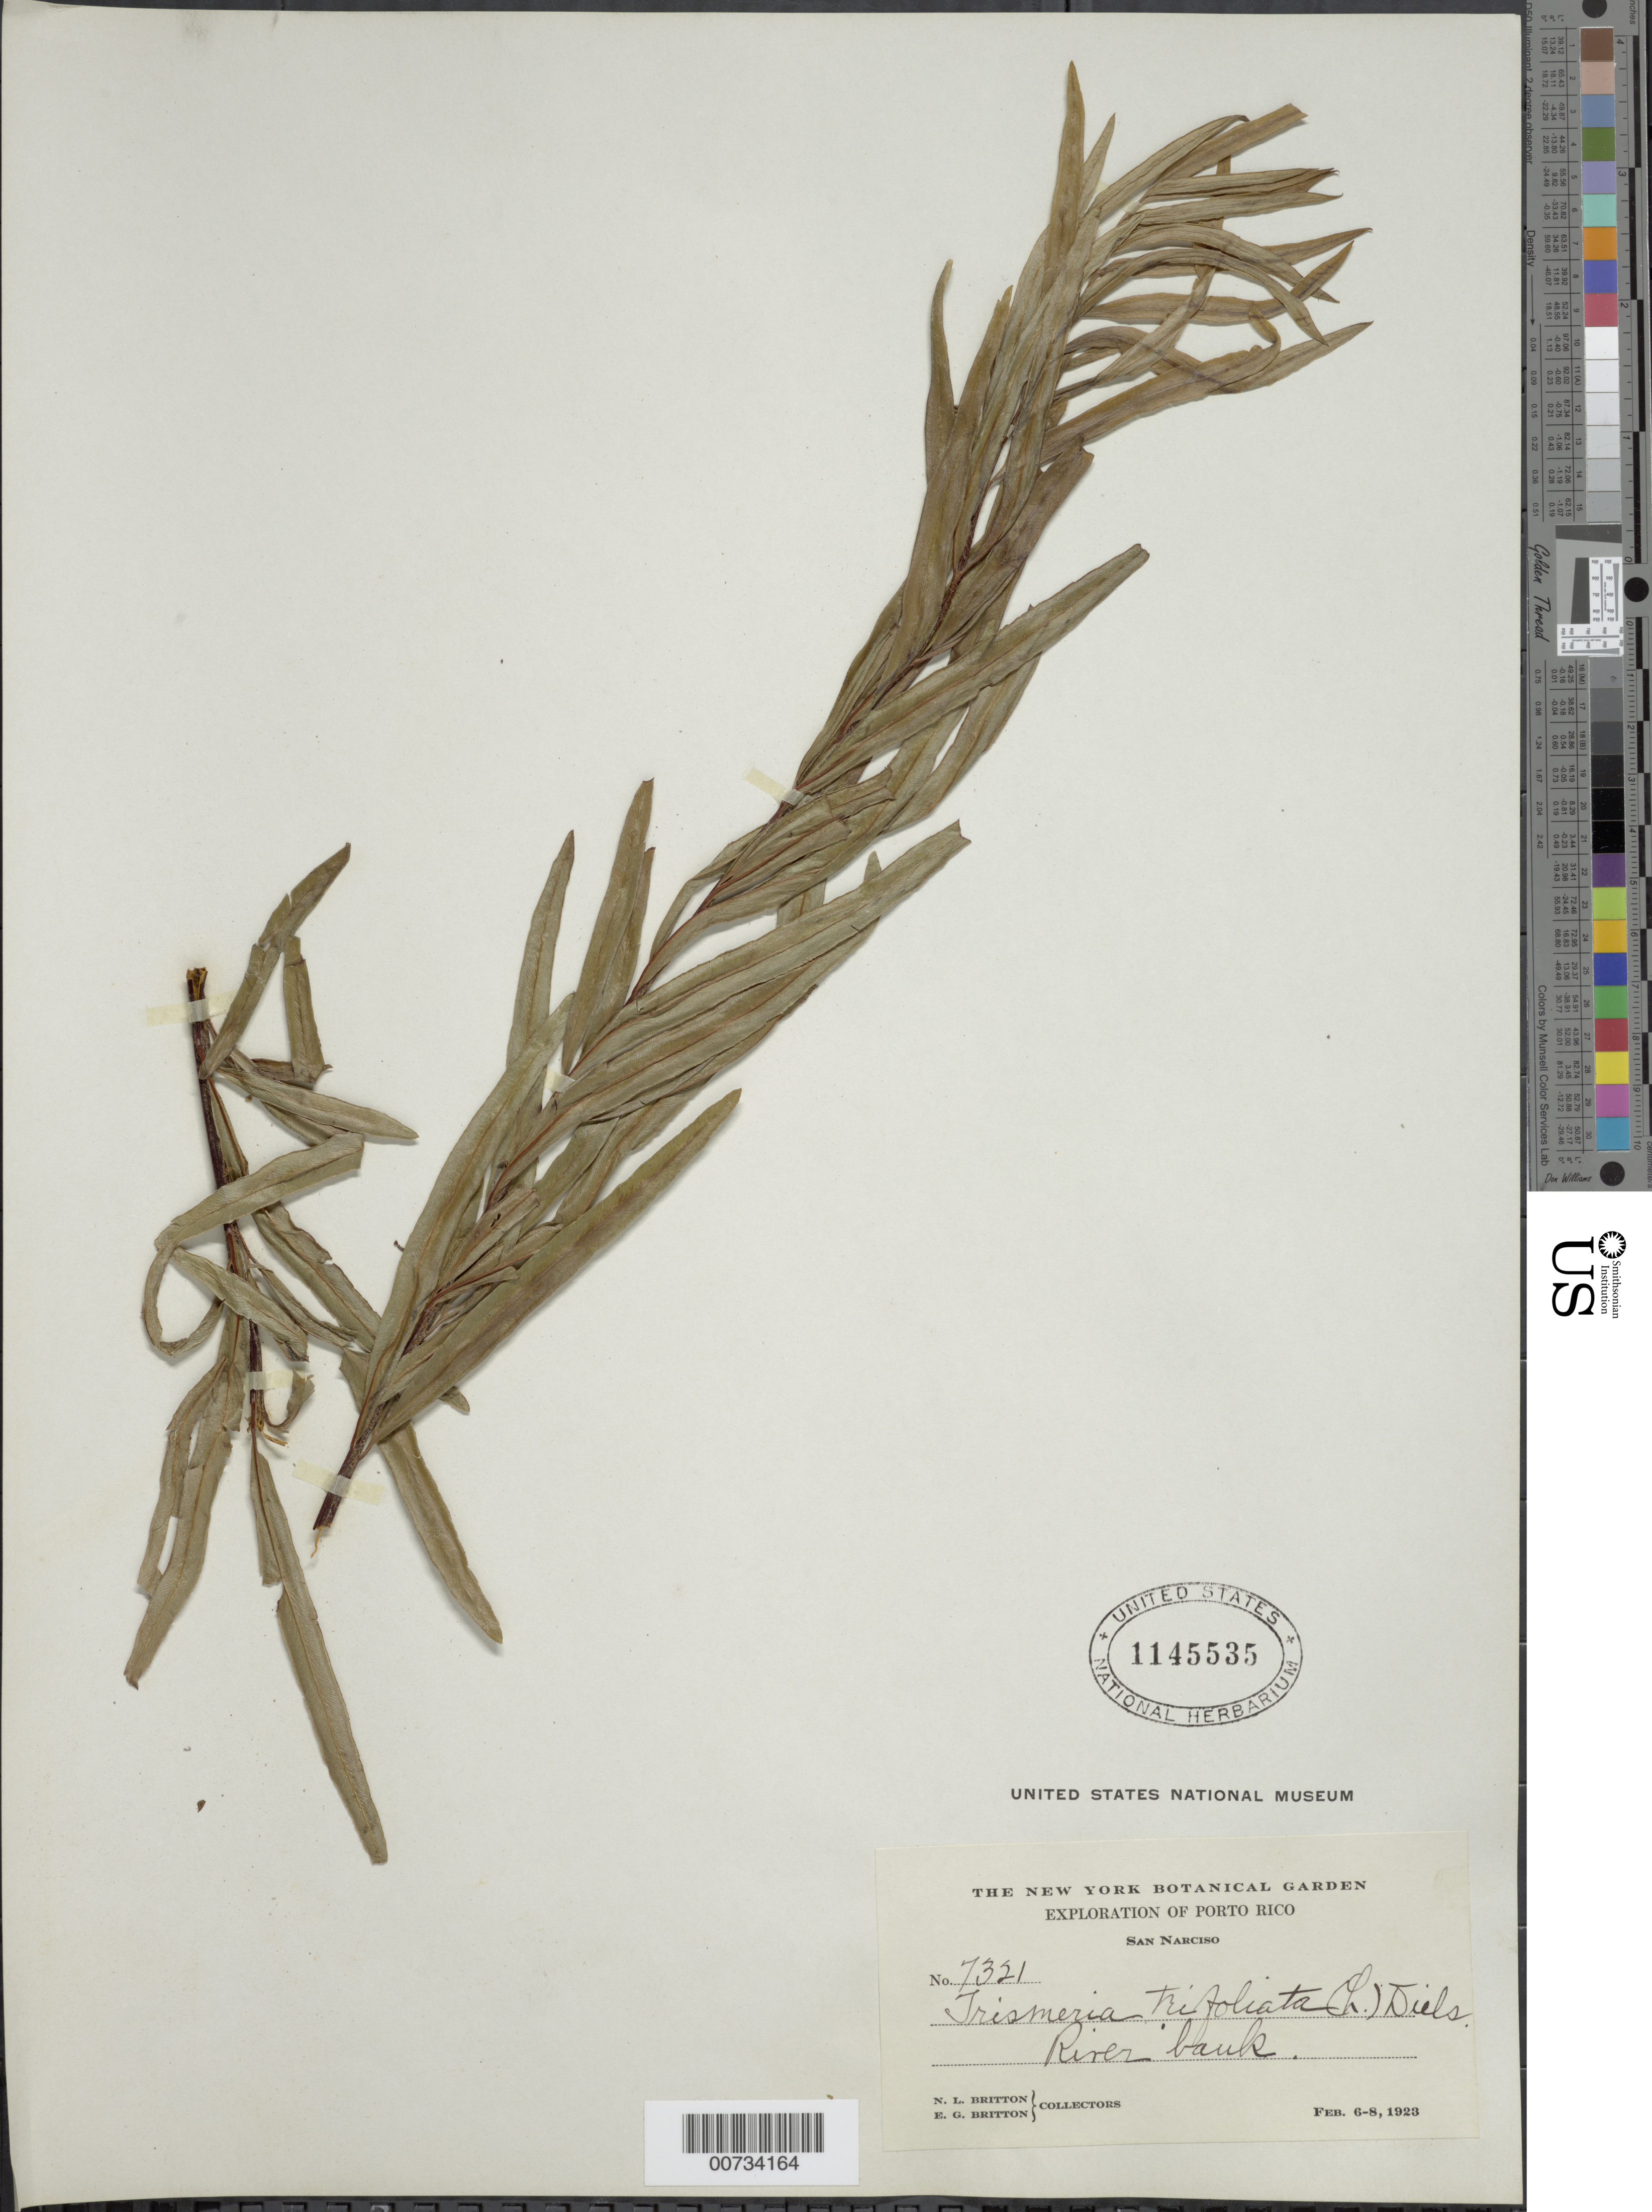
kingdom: Plantae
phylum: Tracheophyta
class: Polypodiopsida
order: Polypodiales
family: Pteridaceae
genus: Pityrogramma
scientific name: Pityrogramma trifoliata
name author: (L.) R.M. Tryon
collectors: N. Britton & E. G. Britton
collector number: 7321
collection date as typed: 06 Feb 1923 to 08 Feb 1923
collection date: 1923-02-06/1923-02-08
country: Puerto Rico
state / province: Jayuya (?)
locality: San Narciso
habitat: River bank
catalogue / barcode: US 1145535